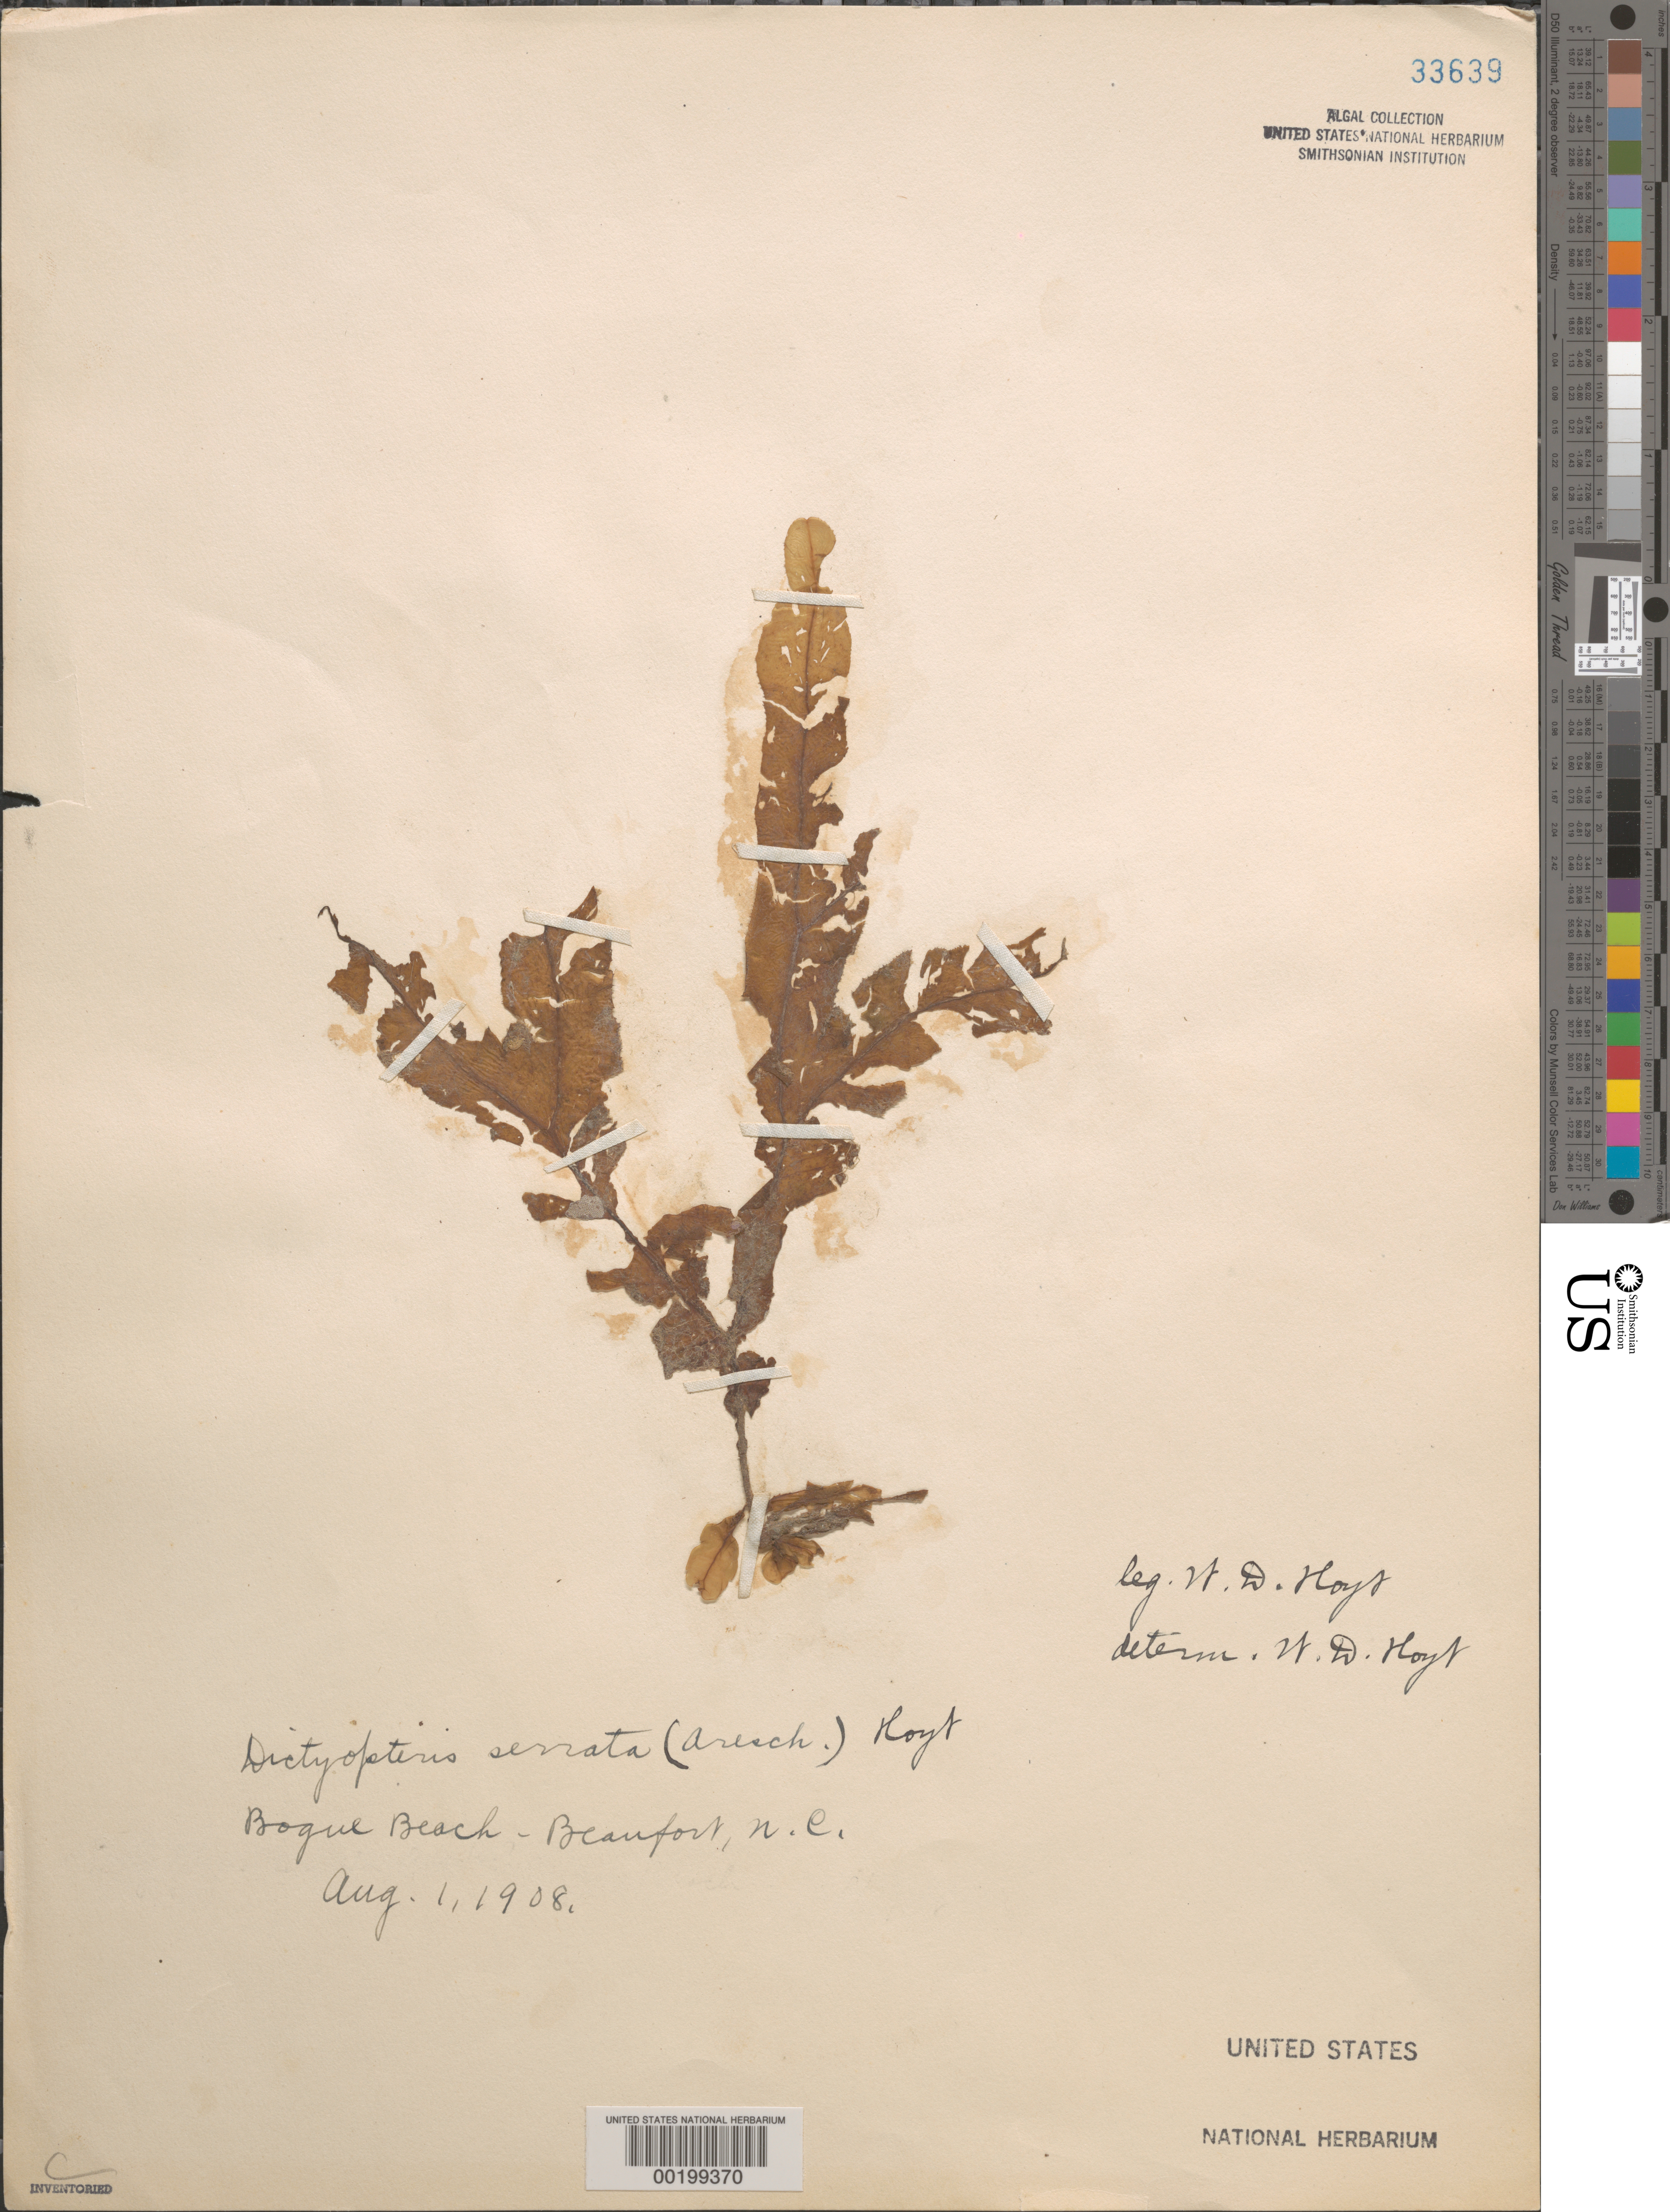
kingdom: Chromista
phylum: Ochrophyta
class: Phaeophyceae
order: Dictyotales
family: Dictyotaceae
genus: Dictyopteris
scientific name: Dictyopteris serrata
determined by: Hoyt, W. D.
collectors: W. D. Hoyt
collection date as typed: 01 Aug 1908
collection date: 1908-08-01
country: United States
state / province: North Carolina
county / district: Carteret County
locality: Beaufort, Bogue Beach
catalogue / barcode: US 33639